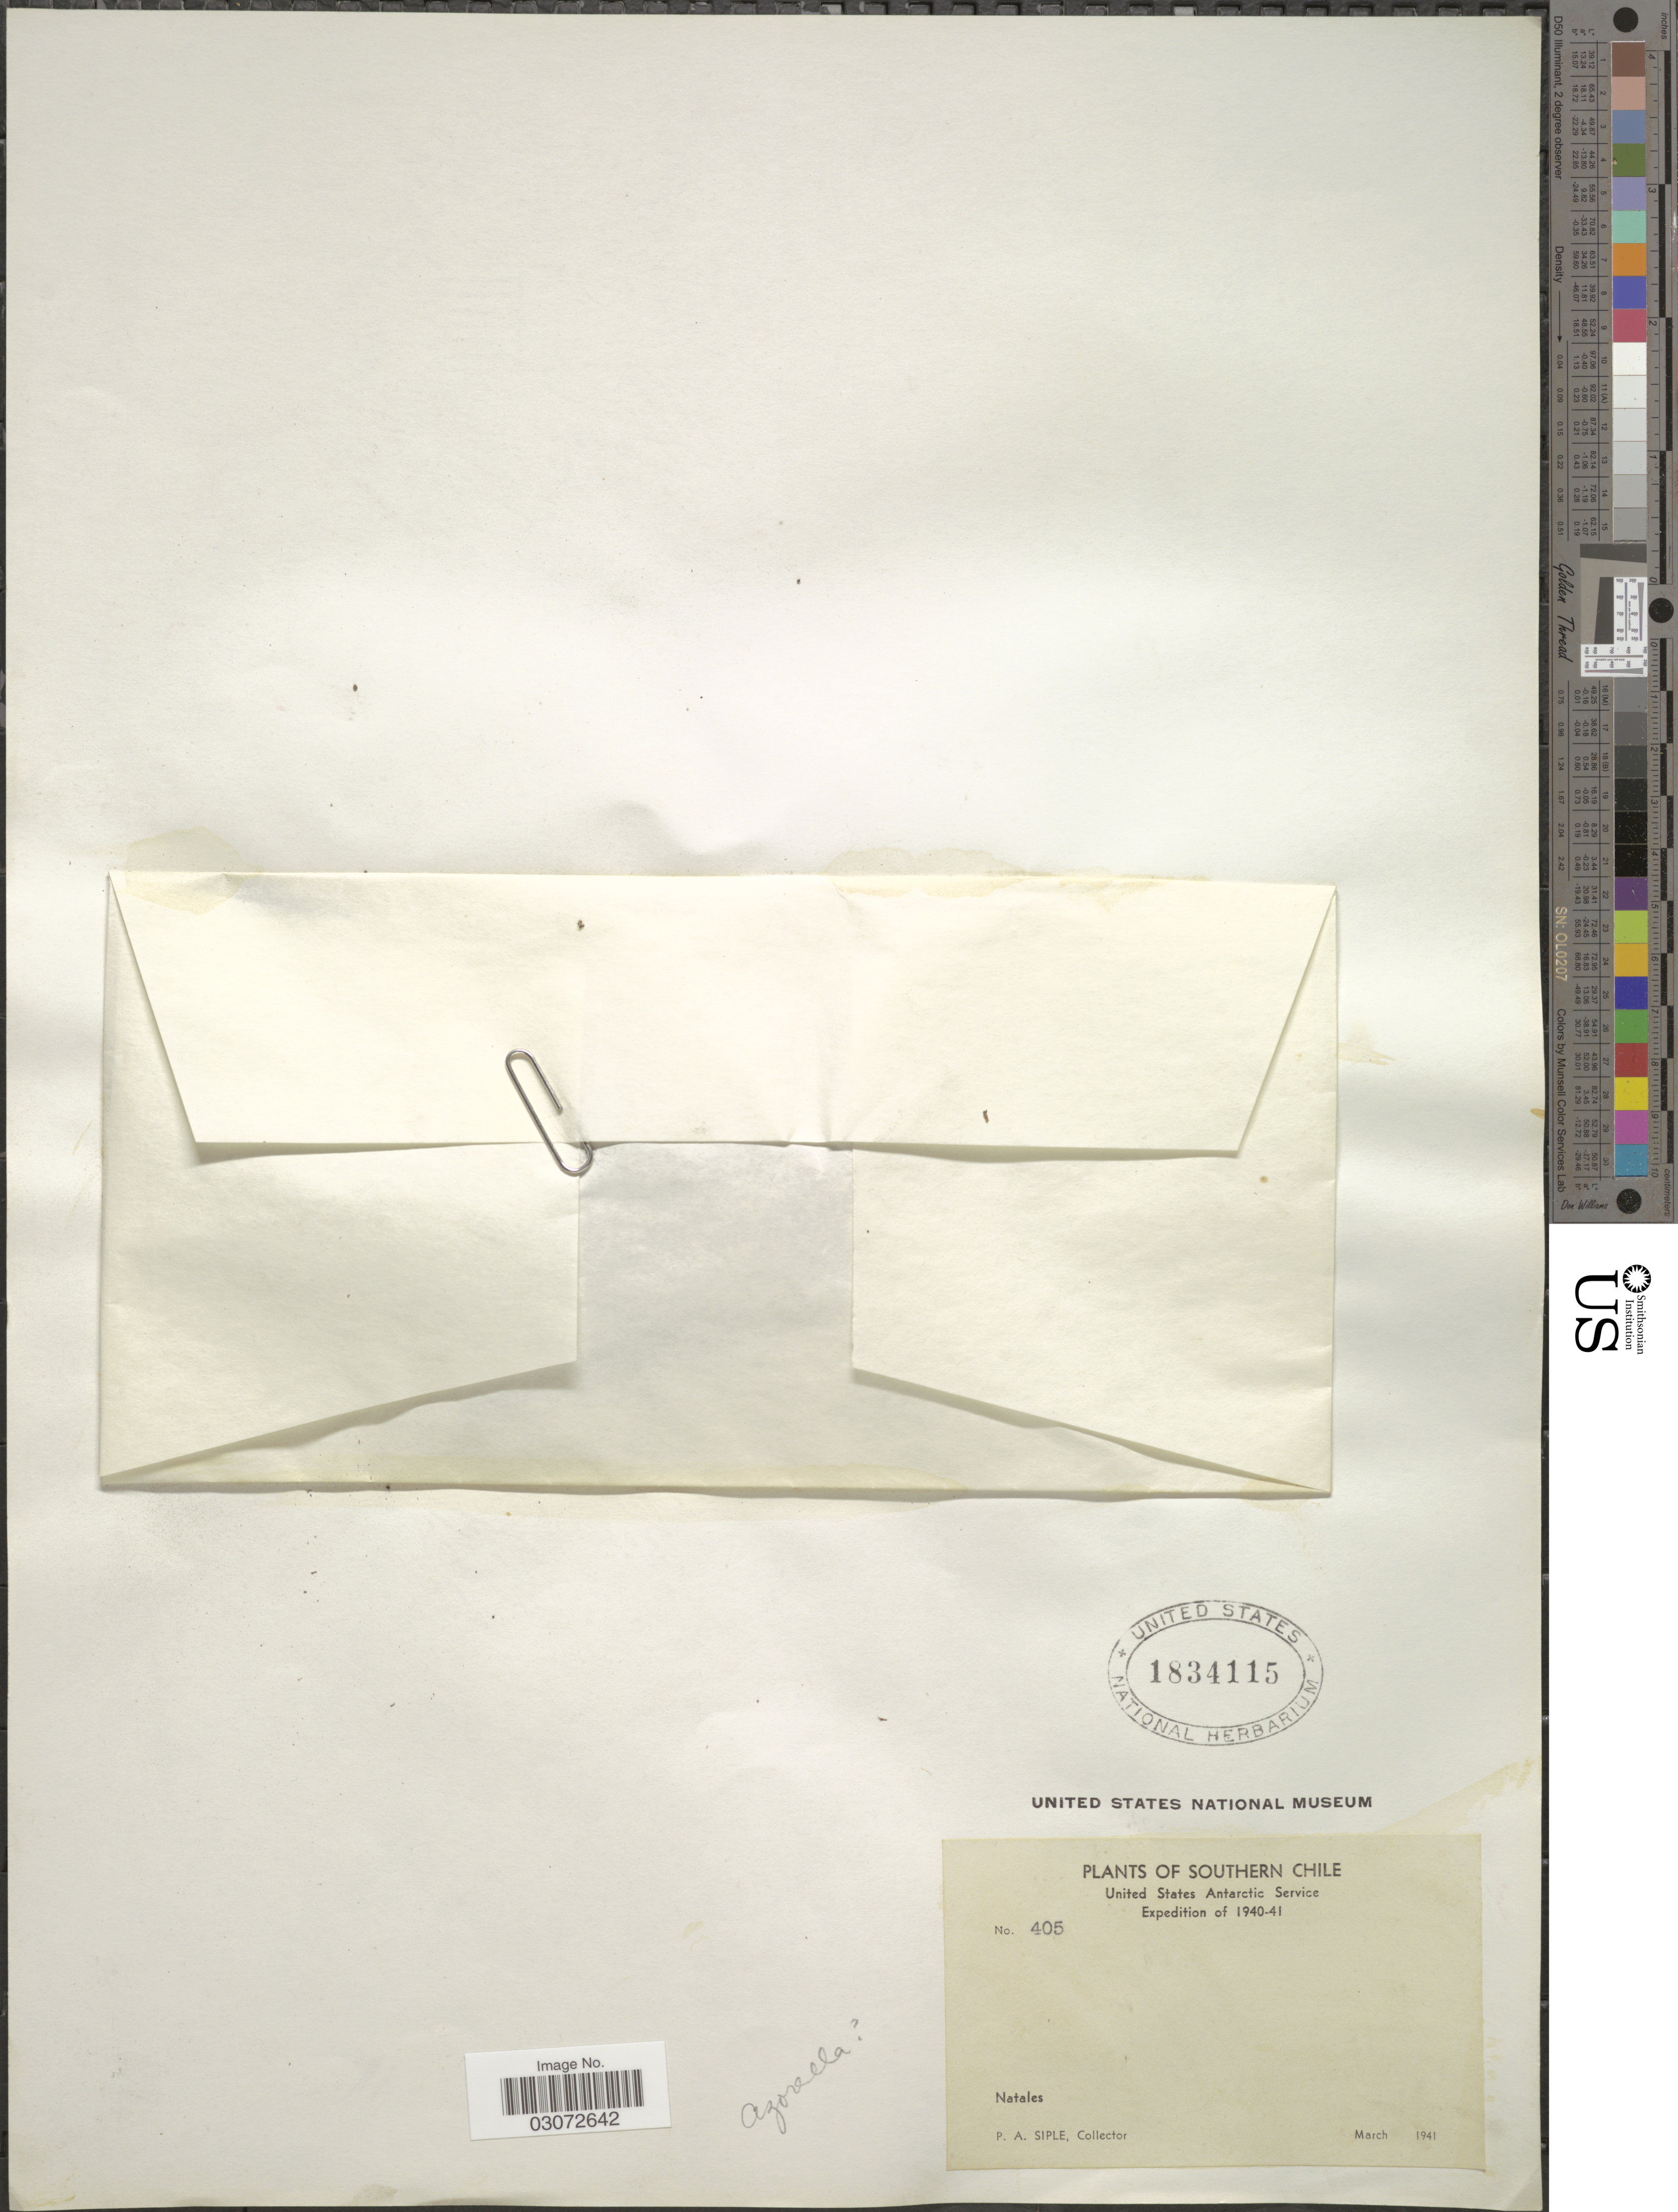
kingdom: Plantae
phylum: Tracheophyta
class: Magnoliopsida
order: Apiales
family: Apiaceae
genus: Azorella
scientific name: Azorella caespitosa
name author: Cav.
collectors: P. Siple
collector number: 405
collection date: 1941-03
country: Chile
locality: Southern Chile. Natales.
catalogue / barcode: US 1834115